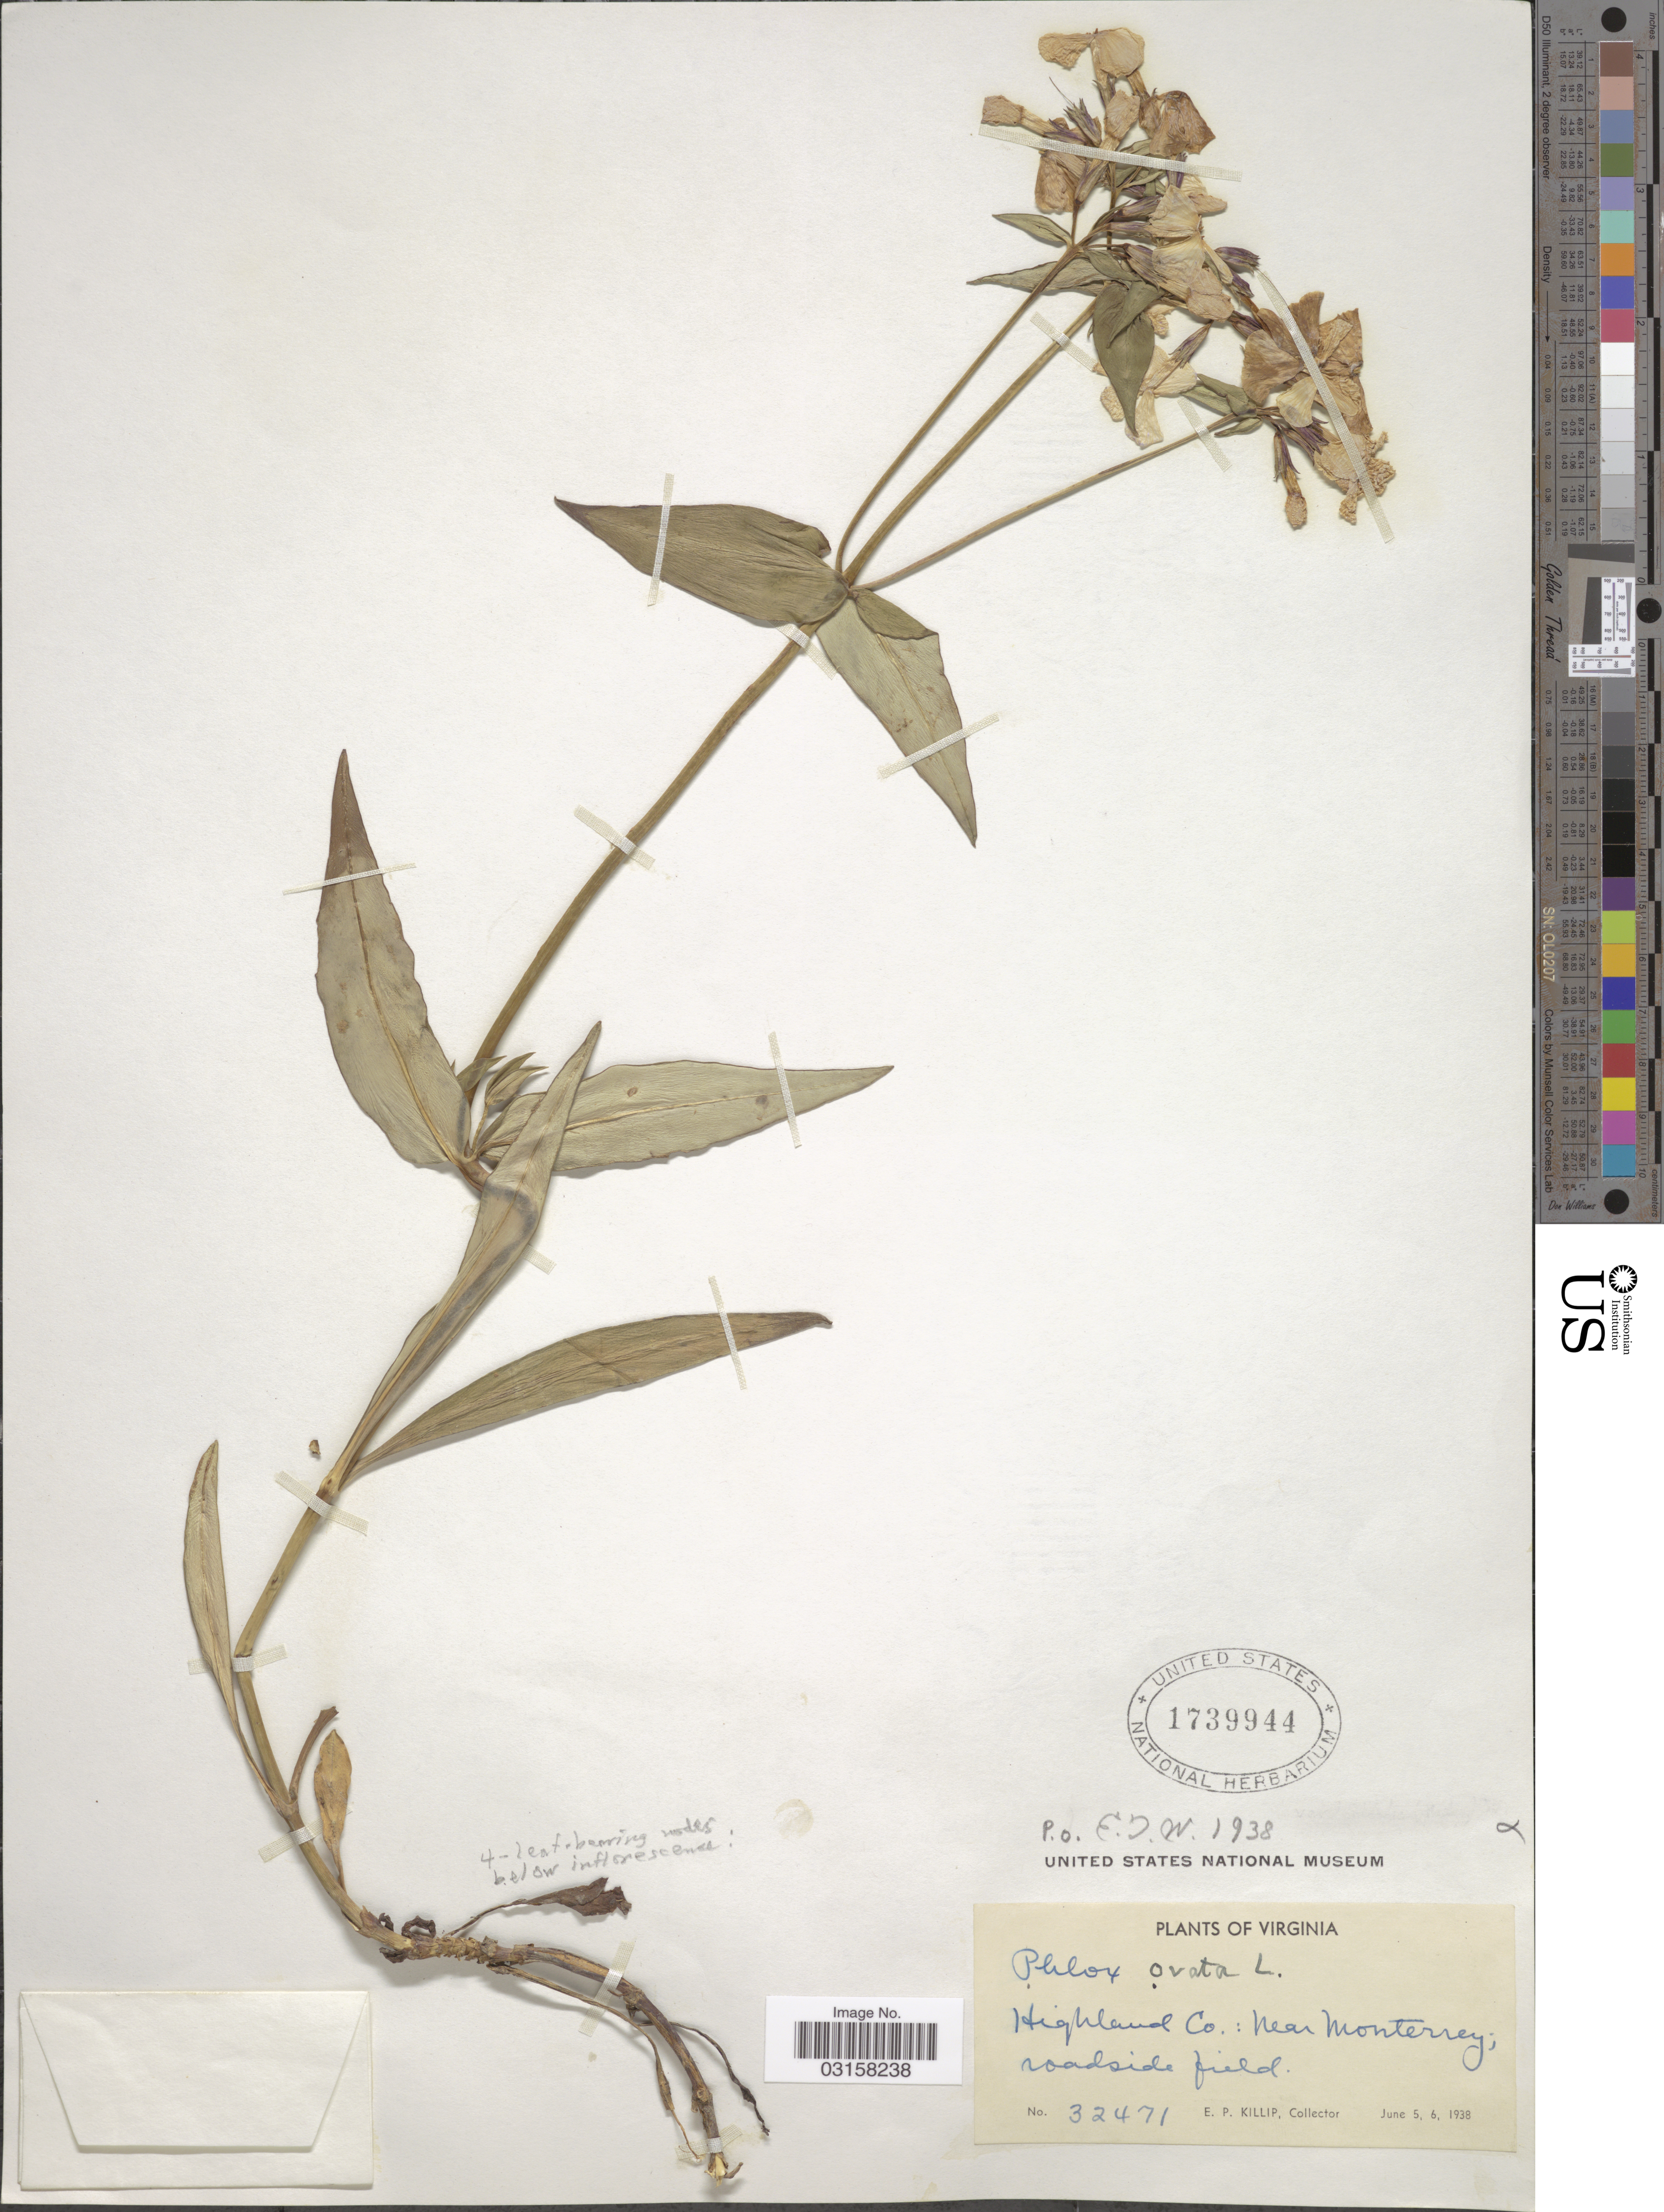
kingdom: Plantae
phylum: Tracheophyta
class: Magnoliopsida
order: Ericales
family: Polemoniaceae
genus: Phlox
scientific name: Phlox ovata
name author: L.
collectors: E. P. Killip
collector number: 32471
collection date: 1938-06-05/1938-06-06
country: United States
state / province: Virginia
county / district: Highland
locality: Near Monterrey; roadside field.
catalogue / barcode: US 1739944